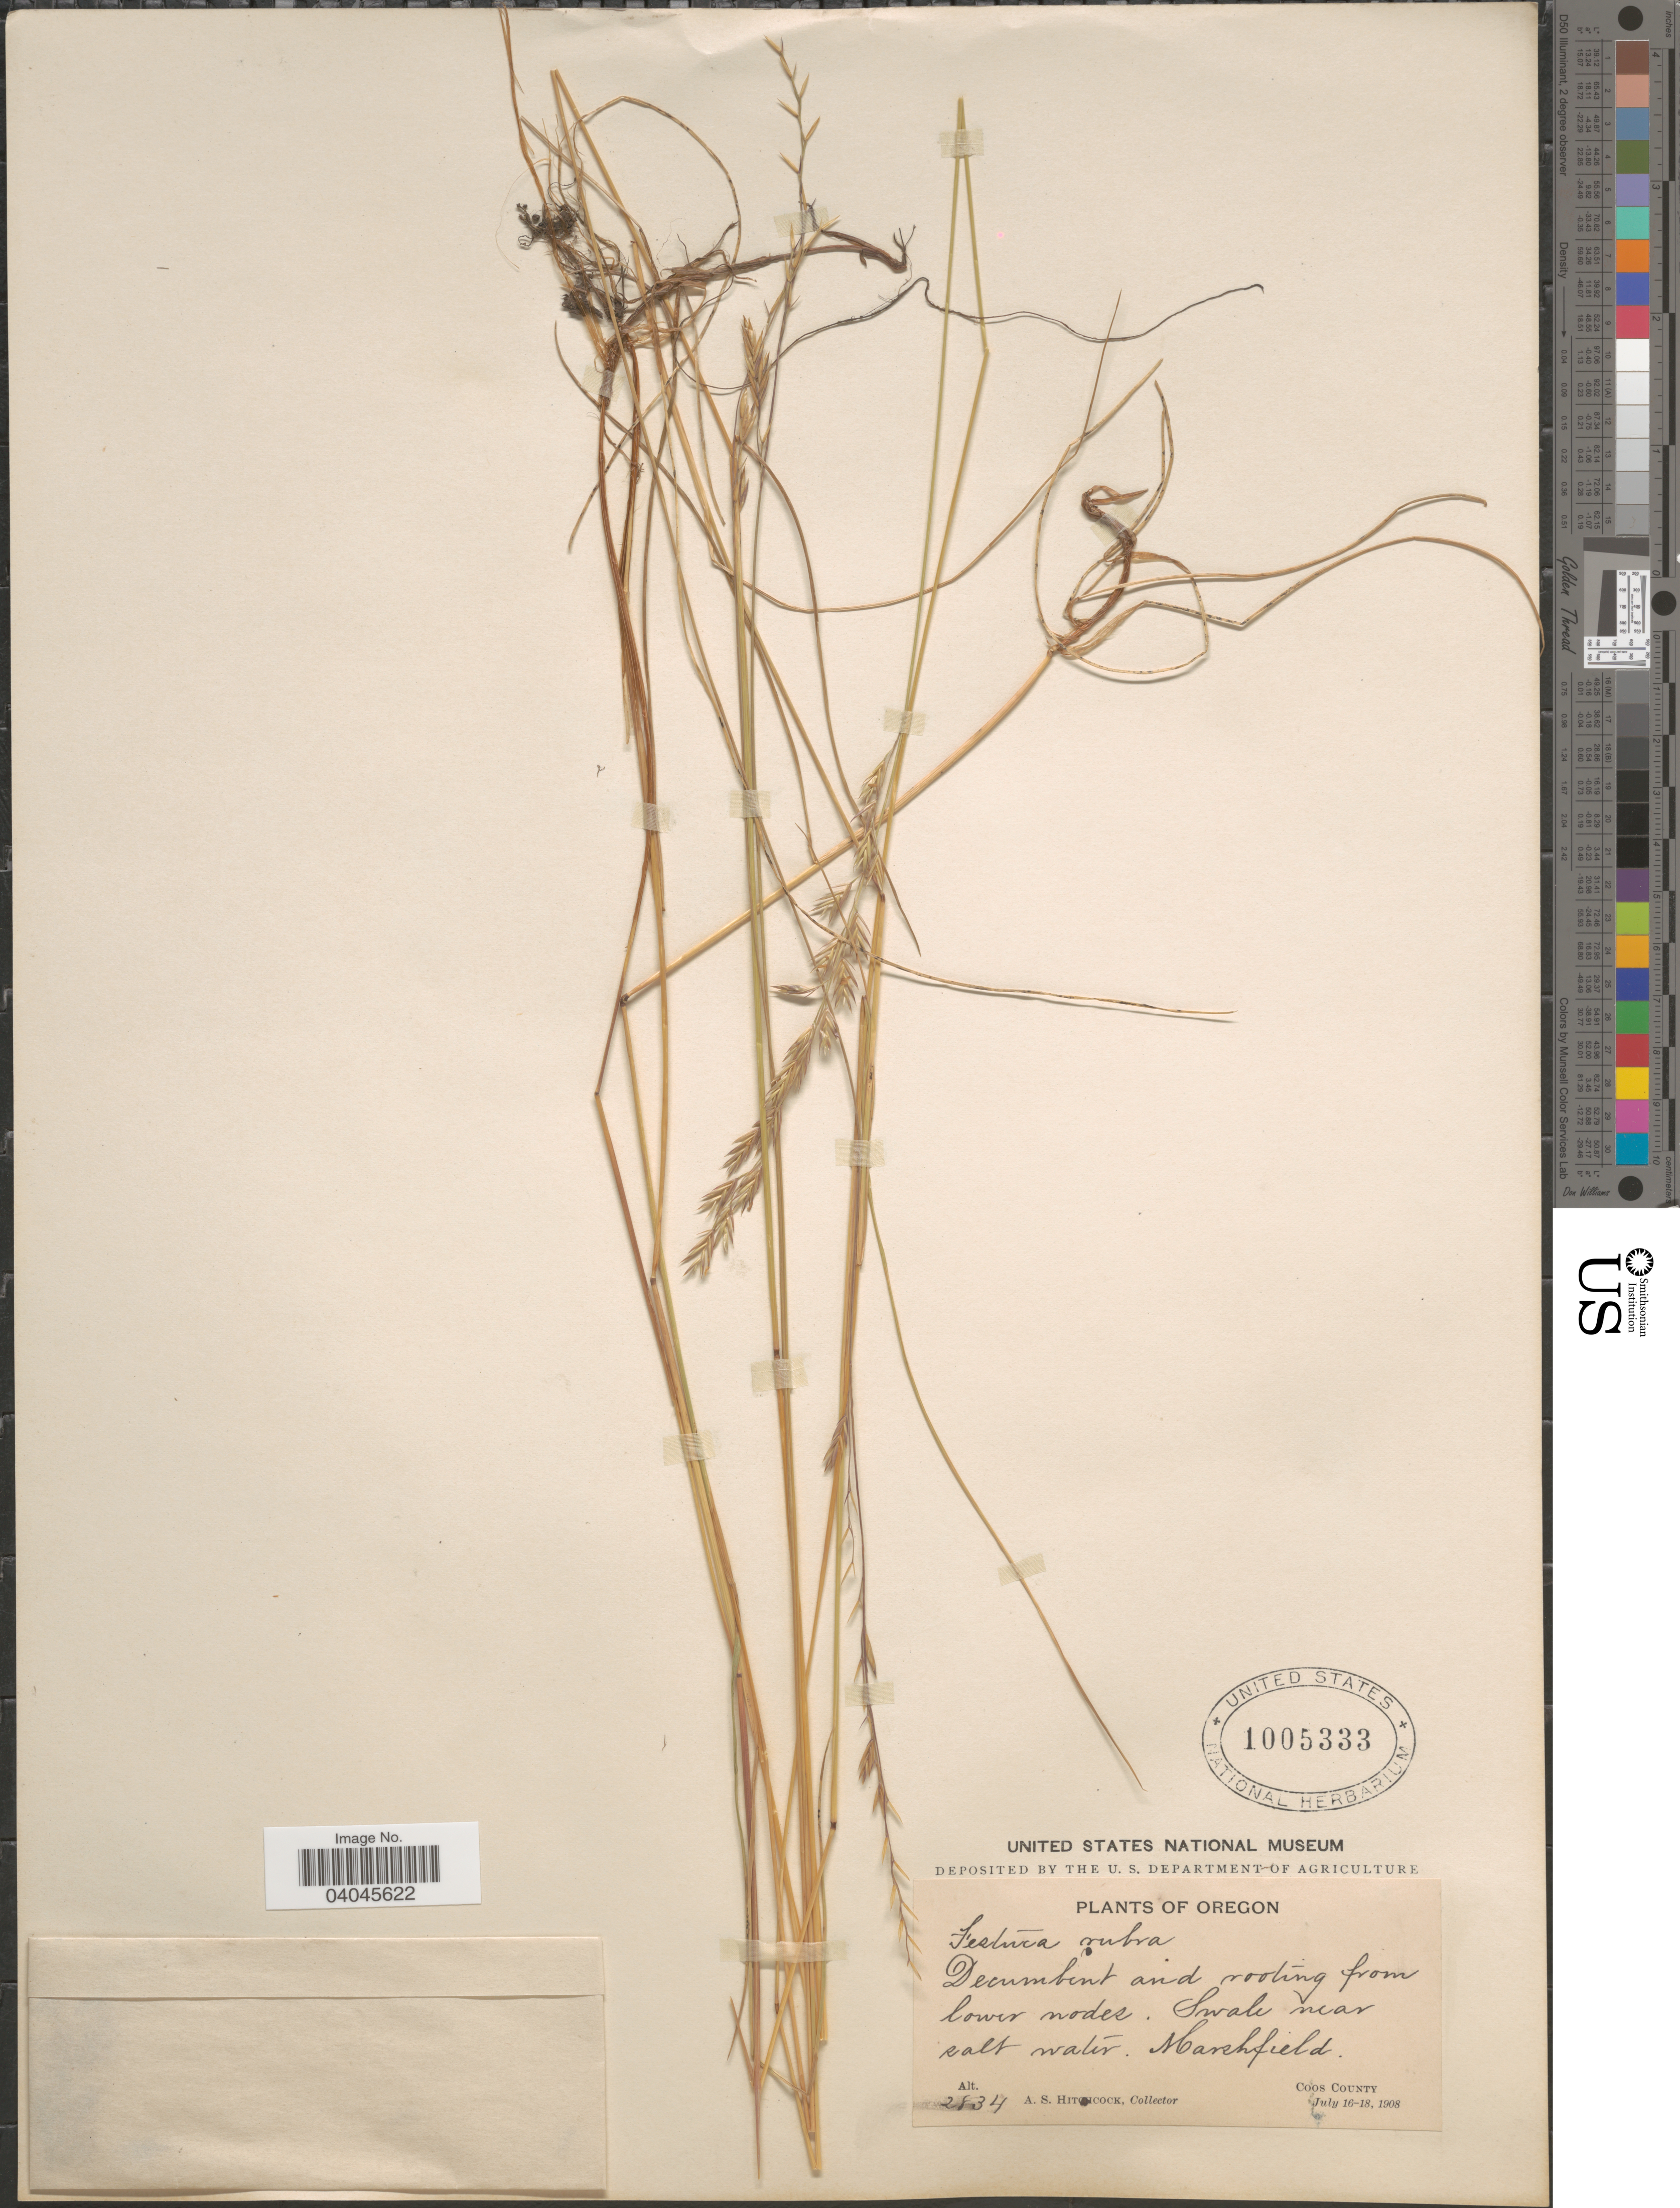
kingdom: Plantae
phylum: Tracheophyta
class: Liliopsida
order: Poales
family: Poaceae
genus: Festuca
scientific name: Festuca rubra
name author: L.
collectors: A. S. Hitchcock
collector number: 2834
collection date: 1908-07-16/1908-07-18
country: United States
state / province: Oregon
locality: Marshfield. Coos County.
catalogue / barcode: US 1005333